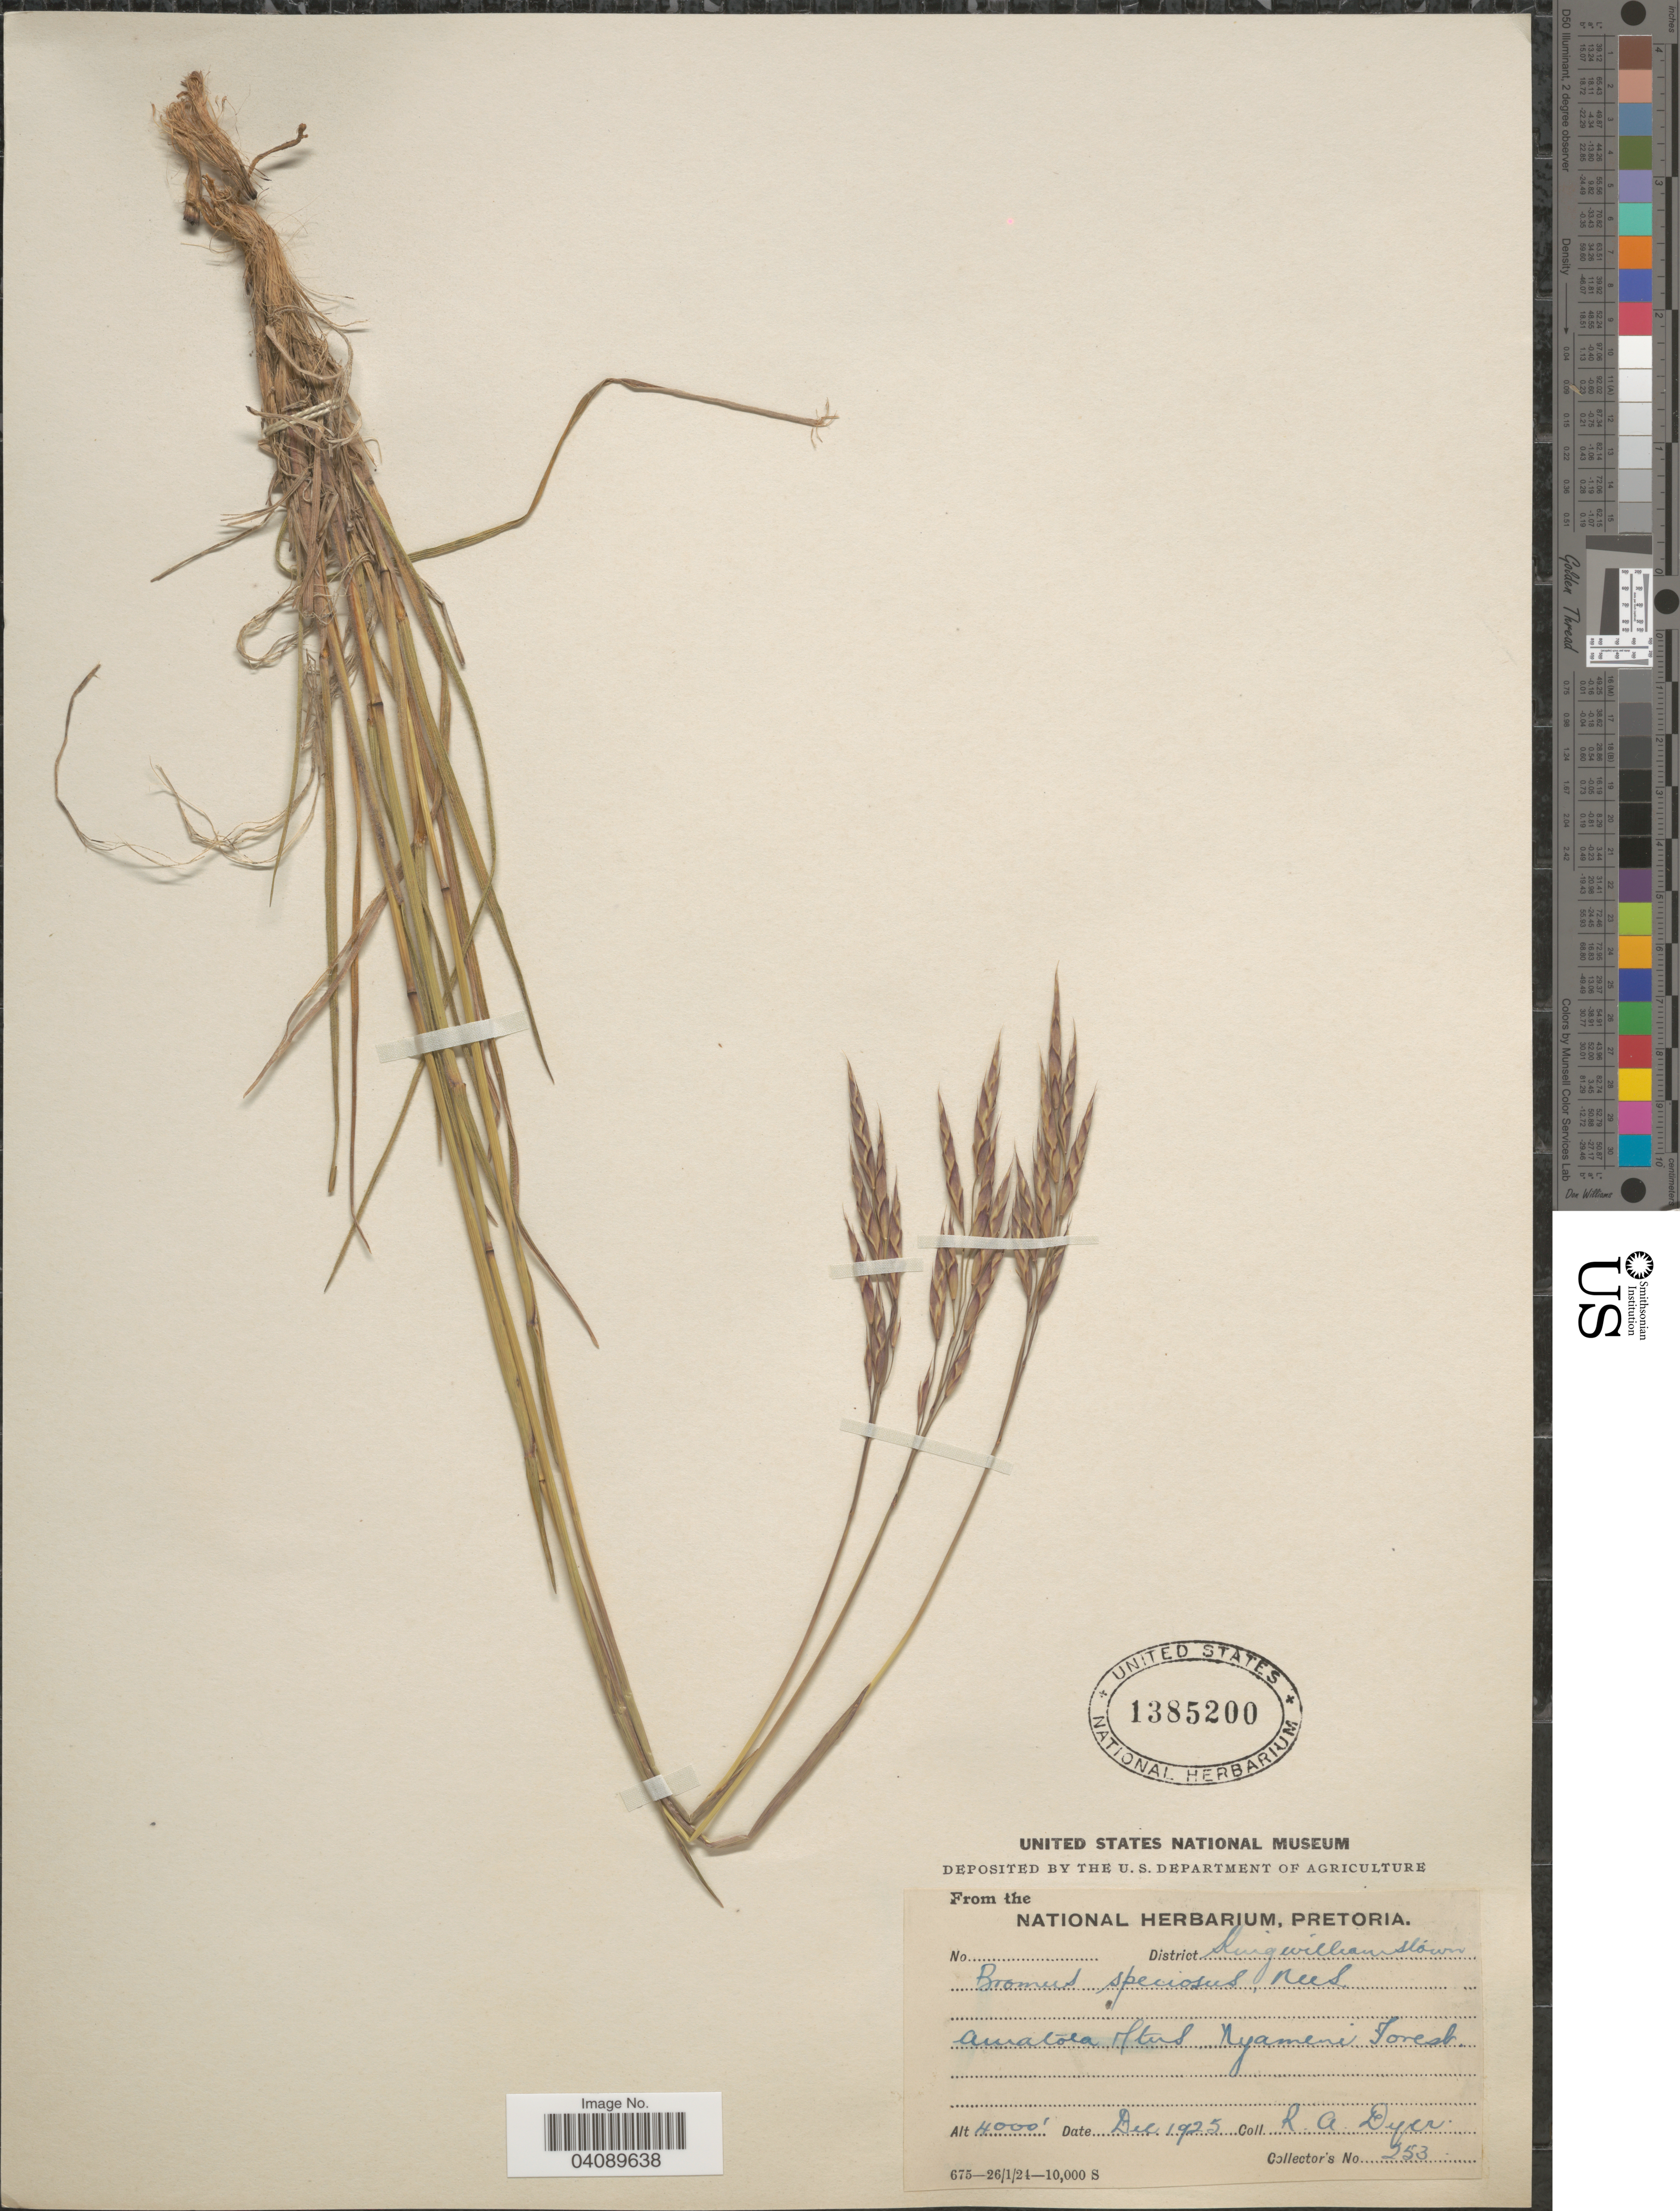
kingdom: Plantae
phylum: Tracheophyta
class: Liliopsida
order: Poales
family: Poaceae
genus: Bromus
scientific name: Bromus speciosus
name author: Nees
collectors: R. A. Dyer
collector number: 253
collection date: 1925-12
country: South Africa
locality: District Kingwilliamstown. Amatola Mtns. Nyameri Forest.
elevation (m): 1219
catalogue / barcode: US 1385200